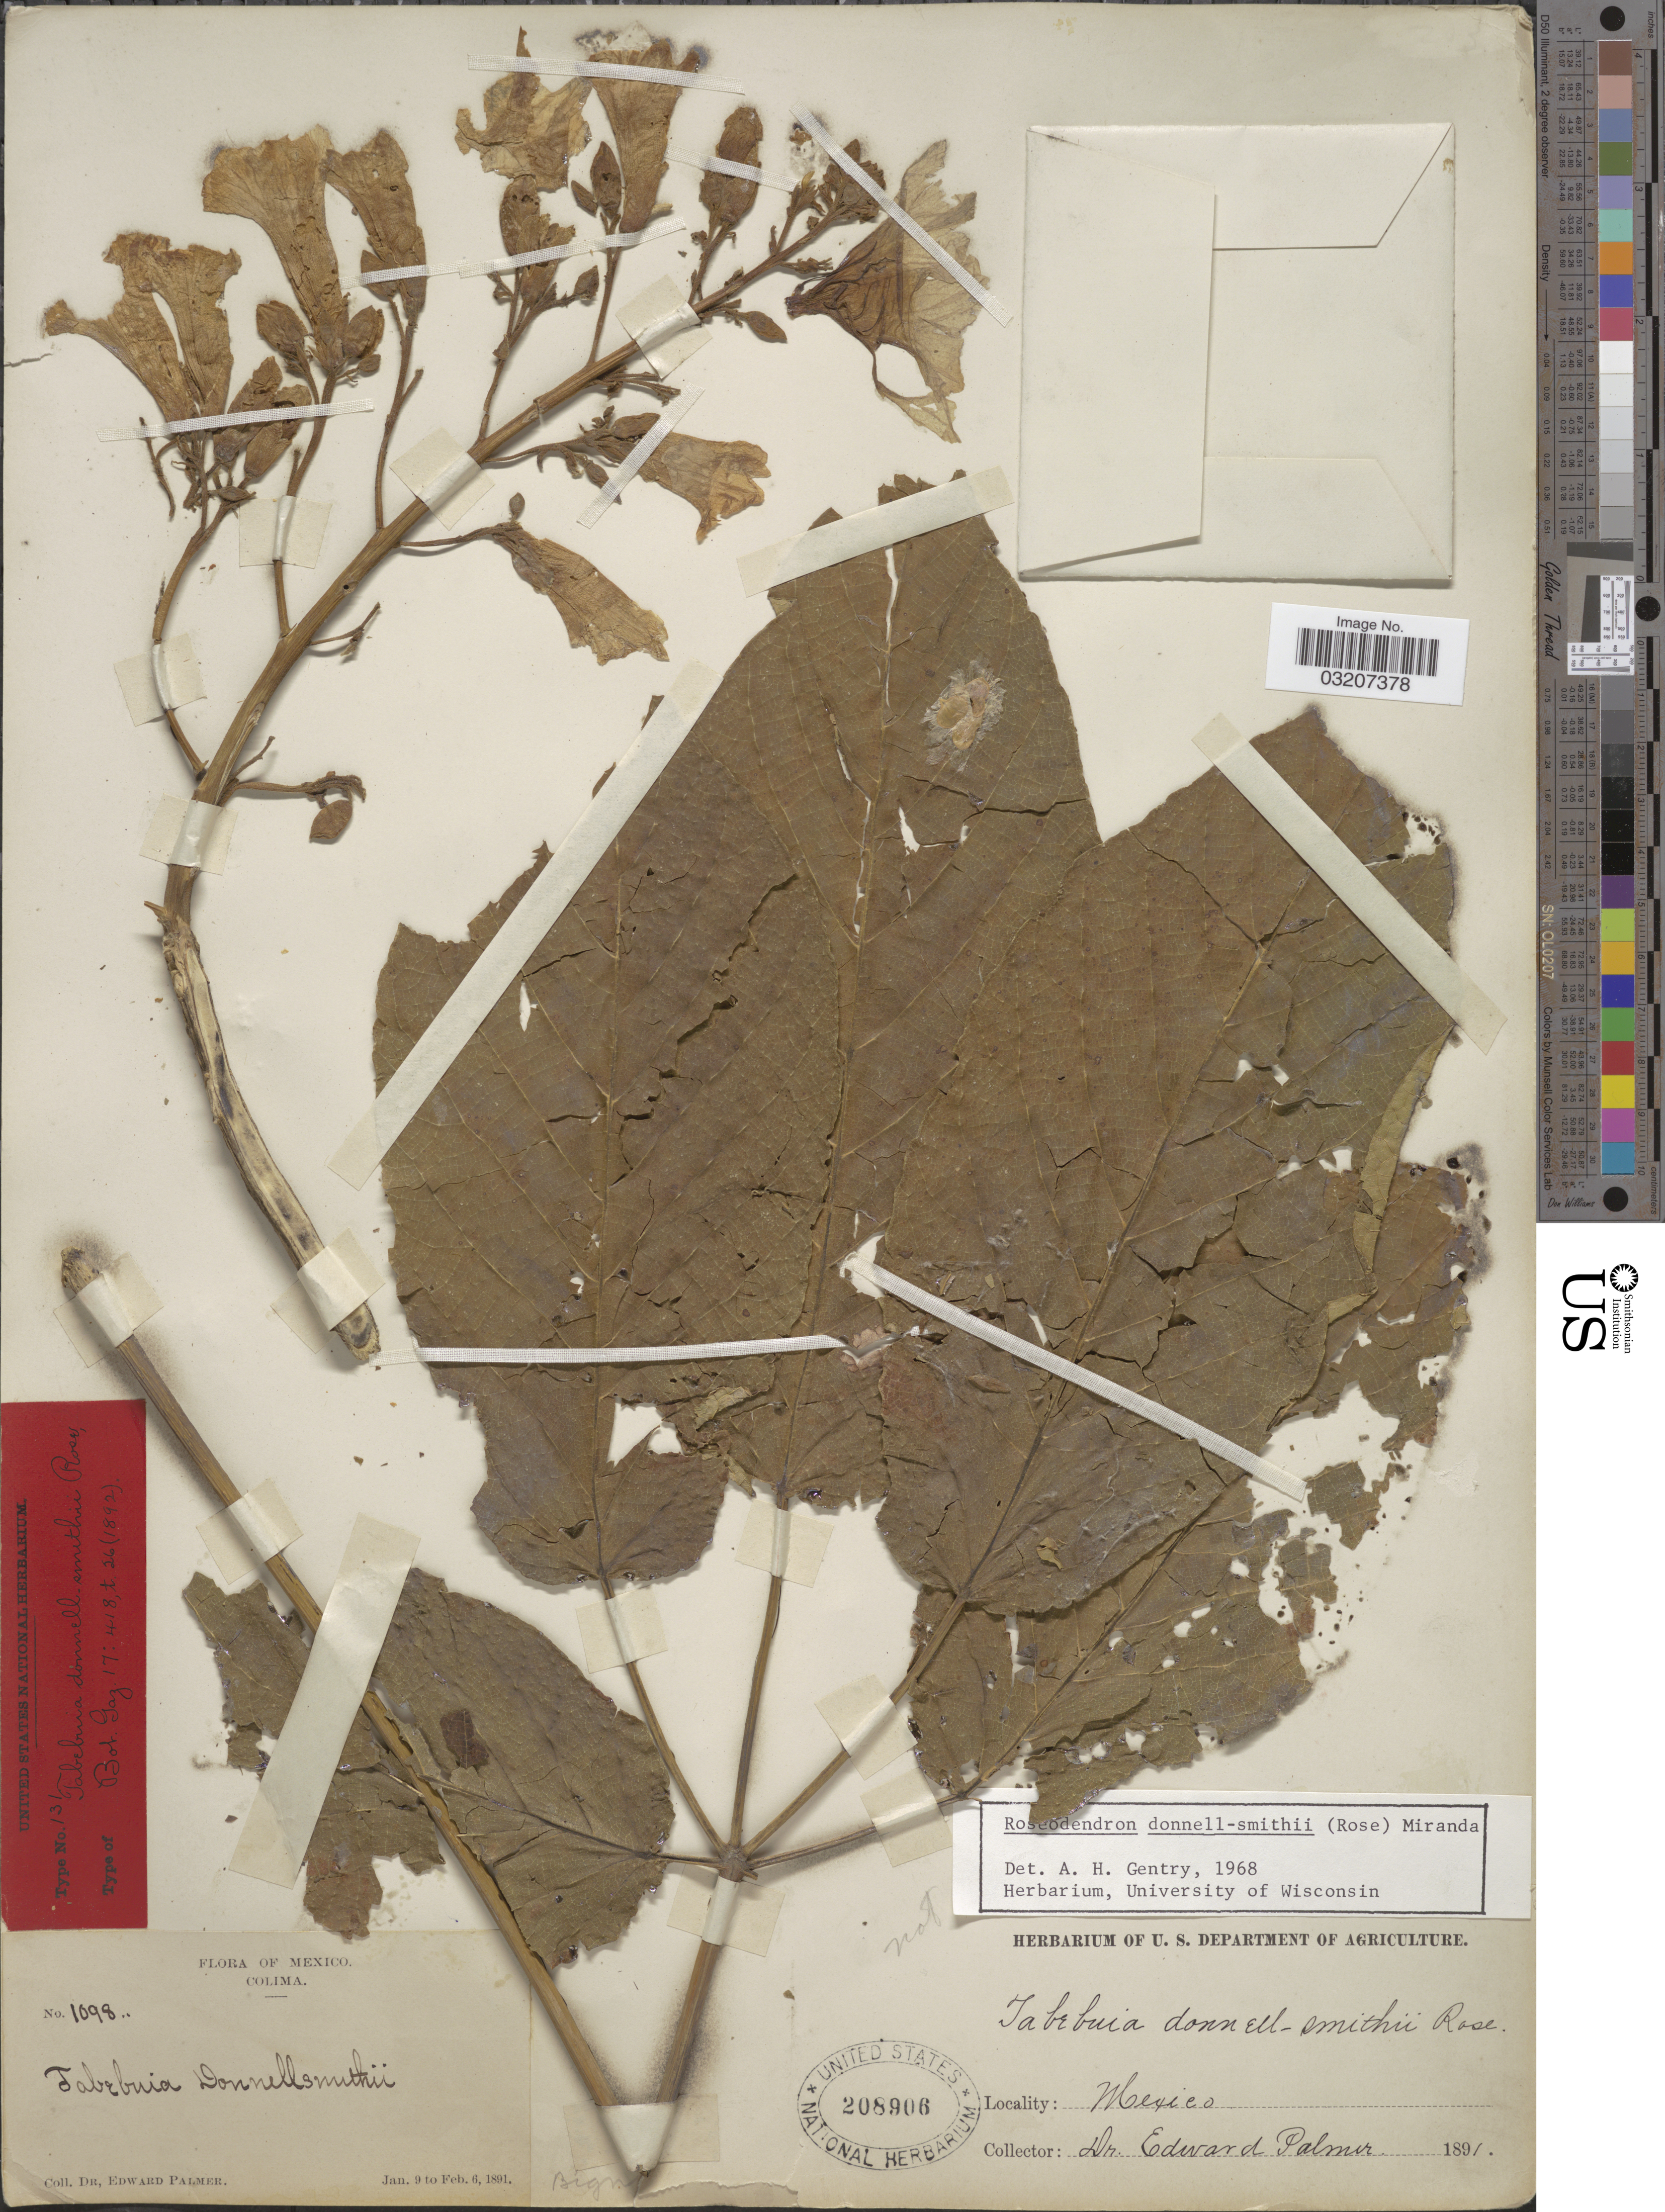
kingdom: Plantae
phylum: Tracheophyta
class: Magnoliopsida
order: Lamiales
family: Bignoniaceae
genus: Roseodendron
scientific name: Roseodendron donnell-smithii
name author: (Rose) Miranda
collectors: E. Palmer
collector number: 1098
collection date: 1891-01-09/1891-02-06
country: Mexico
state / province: Colima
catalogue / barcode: US 208906